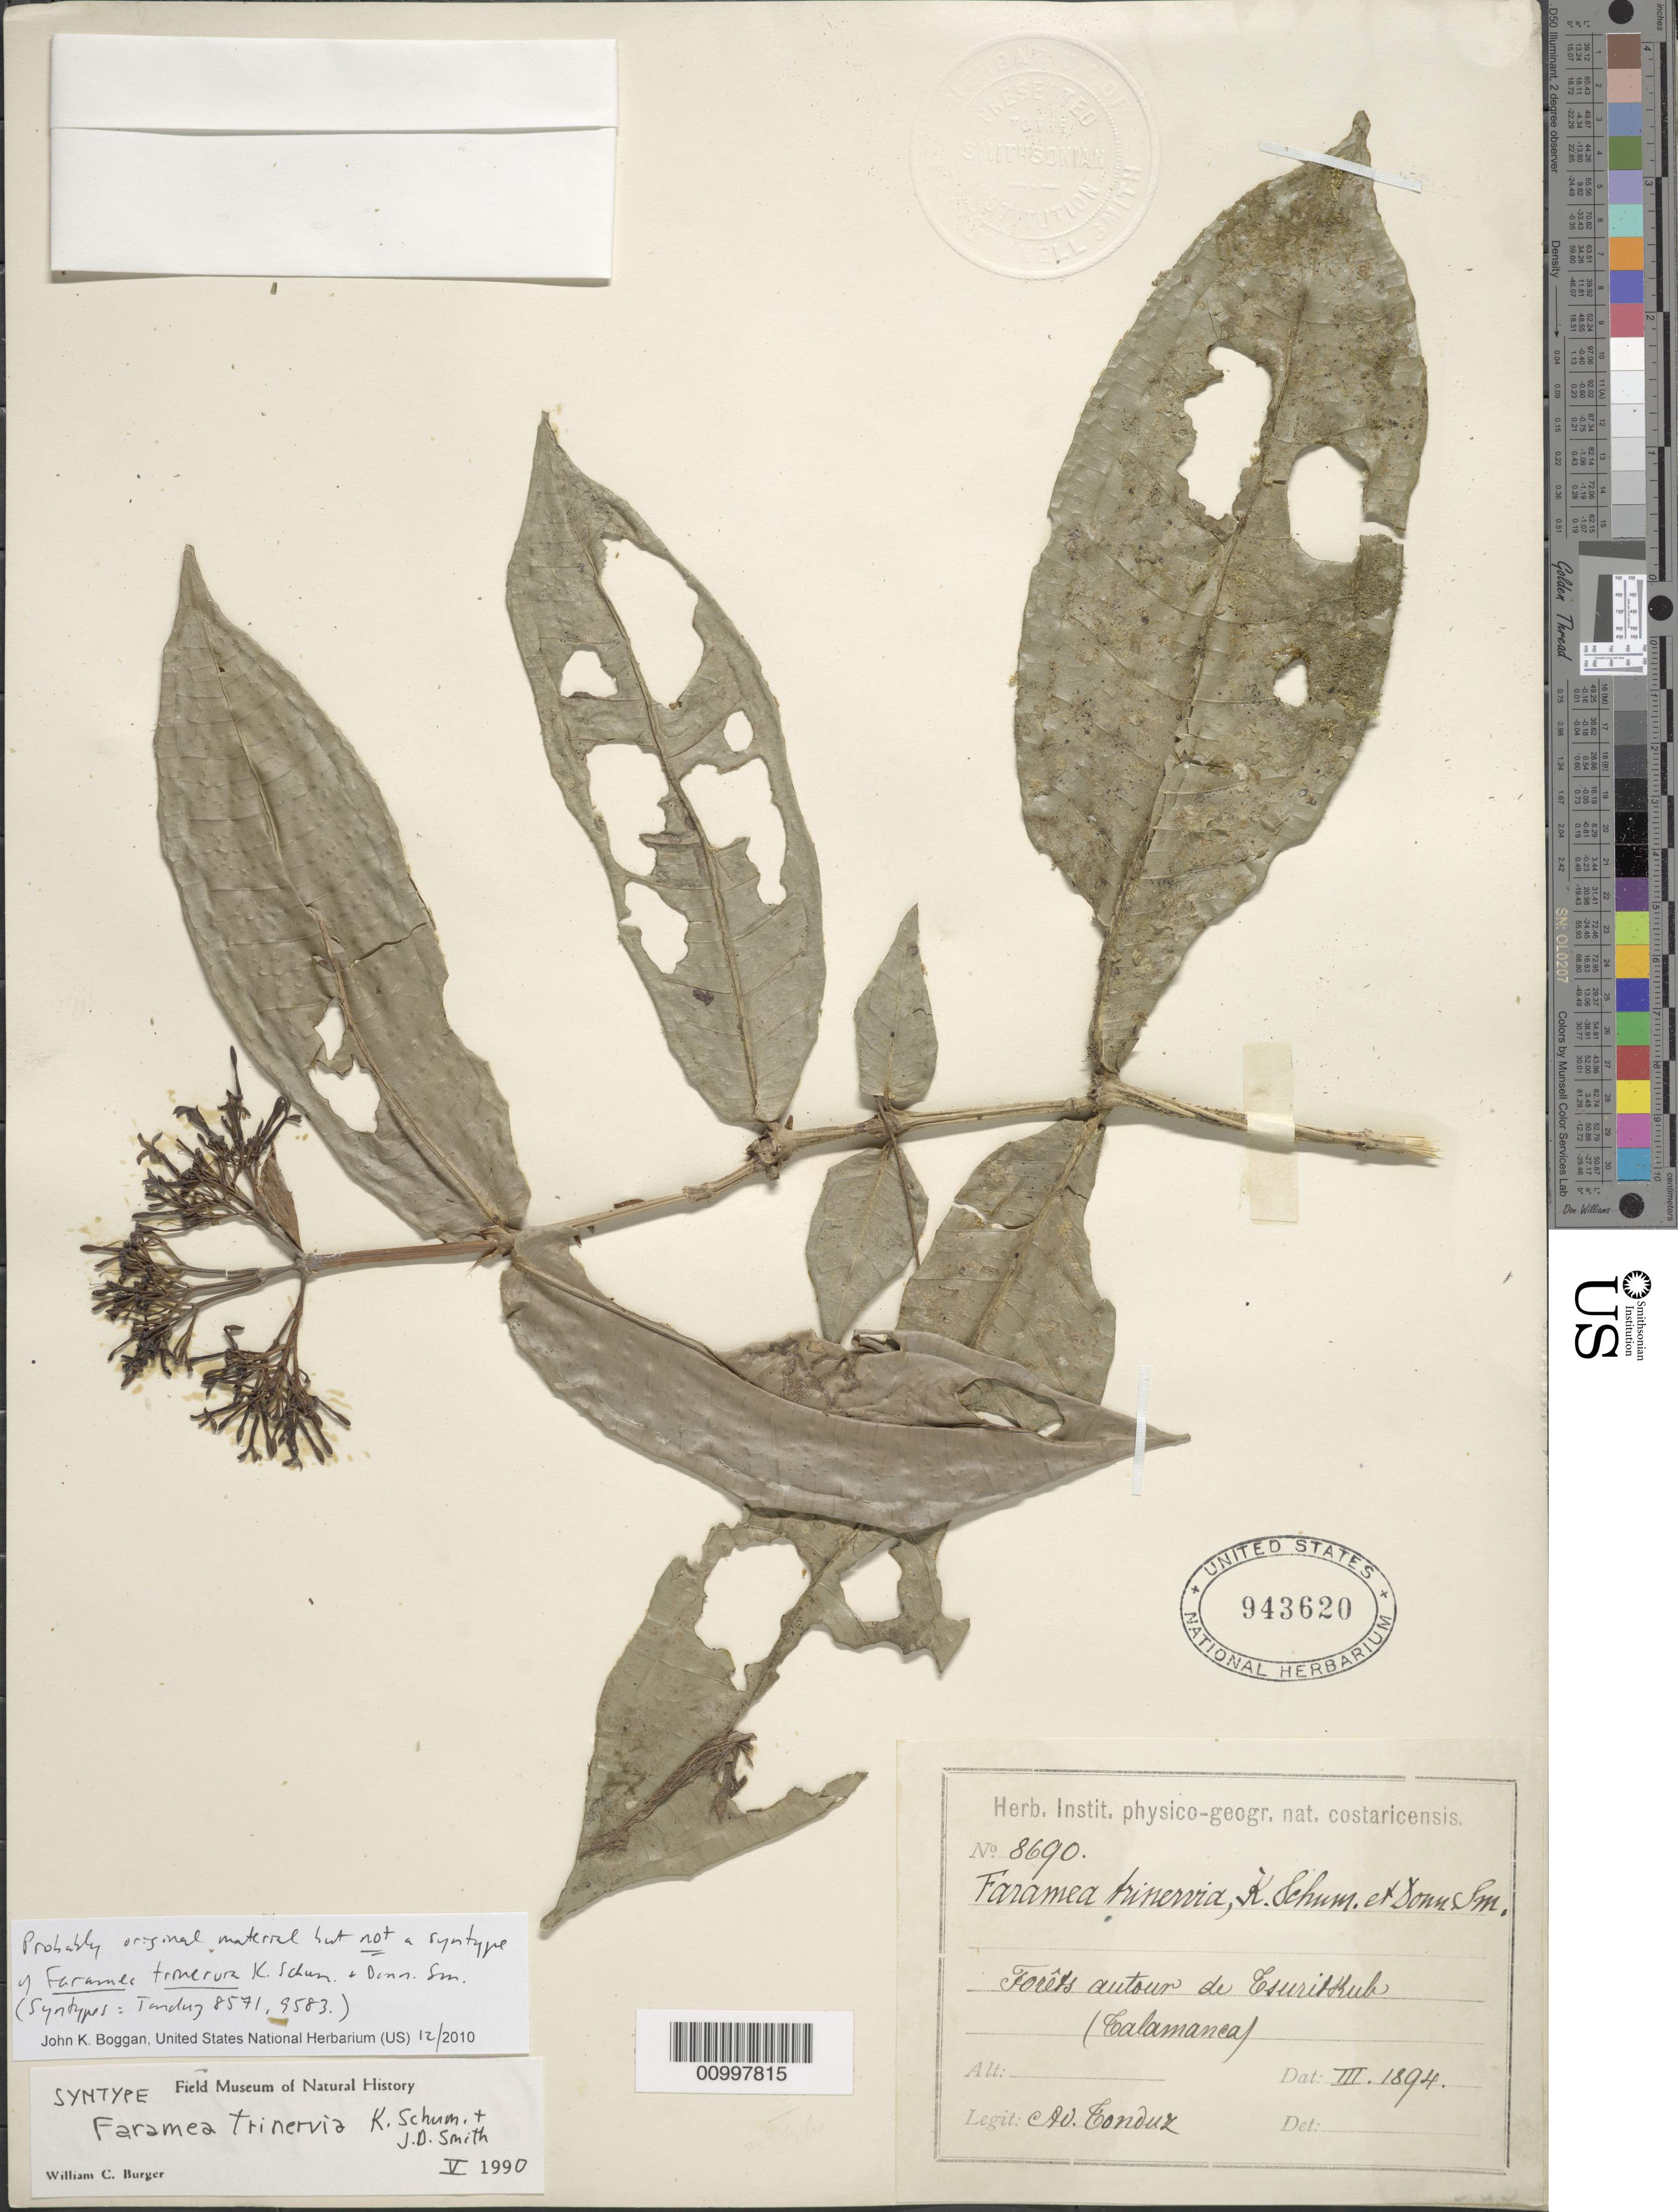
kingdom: Plantae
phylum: Tracheophyta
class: Magnoliopsida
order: Gentianales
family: Rubiaceae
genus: Faramea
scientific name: Faramea trinervia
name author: K. Schum. & Donn. Sm.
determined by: Boggan, J. K., (US), NMNH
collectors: A. Tonduz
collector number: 8690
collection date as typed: Mar 1894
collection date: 1894-03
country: Costa Rica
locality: Talamauca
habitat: Forest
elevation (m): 100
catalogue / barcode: US 943620